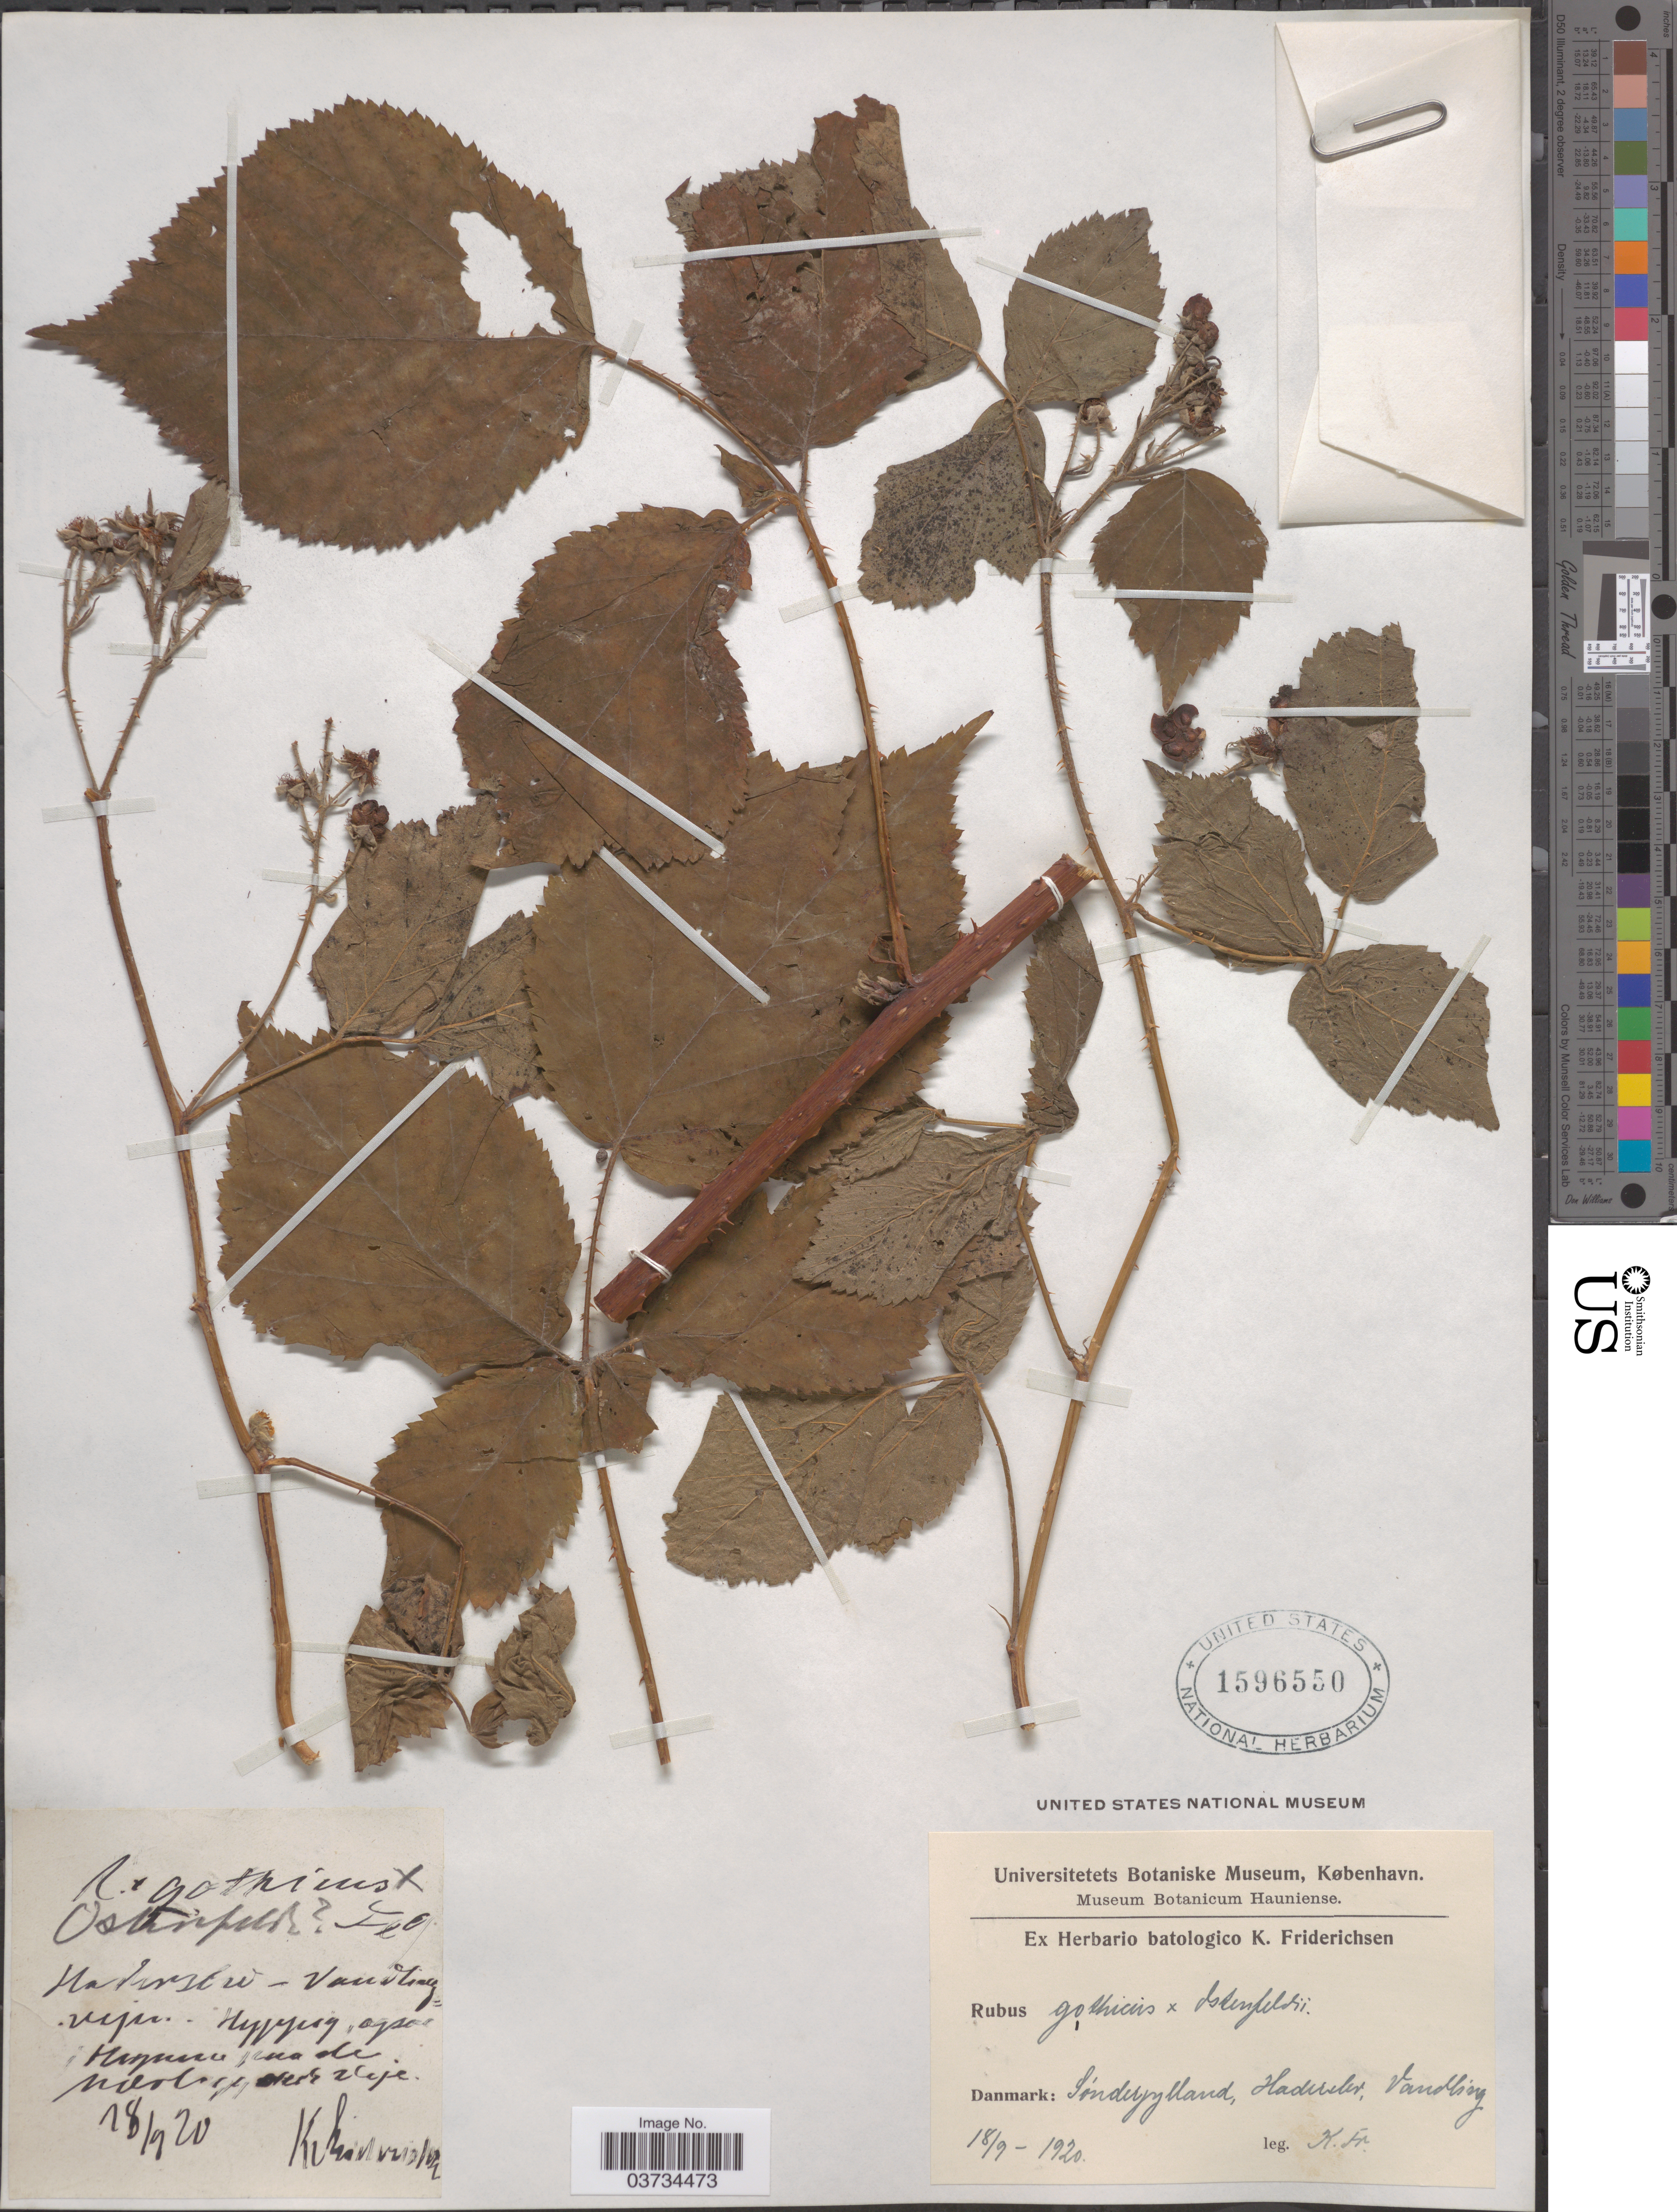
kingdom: Plantae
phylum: Tracheophyta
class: Magnoliopsida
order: Rosales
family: Rosaceae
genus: Rubus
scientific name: Rubus gothicus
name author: Frid. & Gelert ex E.H.L. Krause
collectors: K. Friderichsen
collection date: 1920-09-18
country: Denmark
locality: Sónderjylland, Haderslev, Vandling. [illegible text]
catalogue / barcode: US 1596550